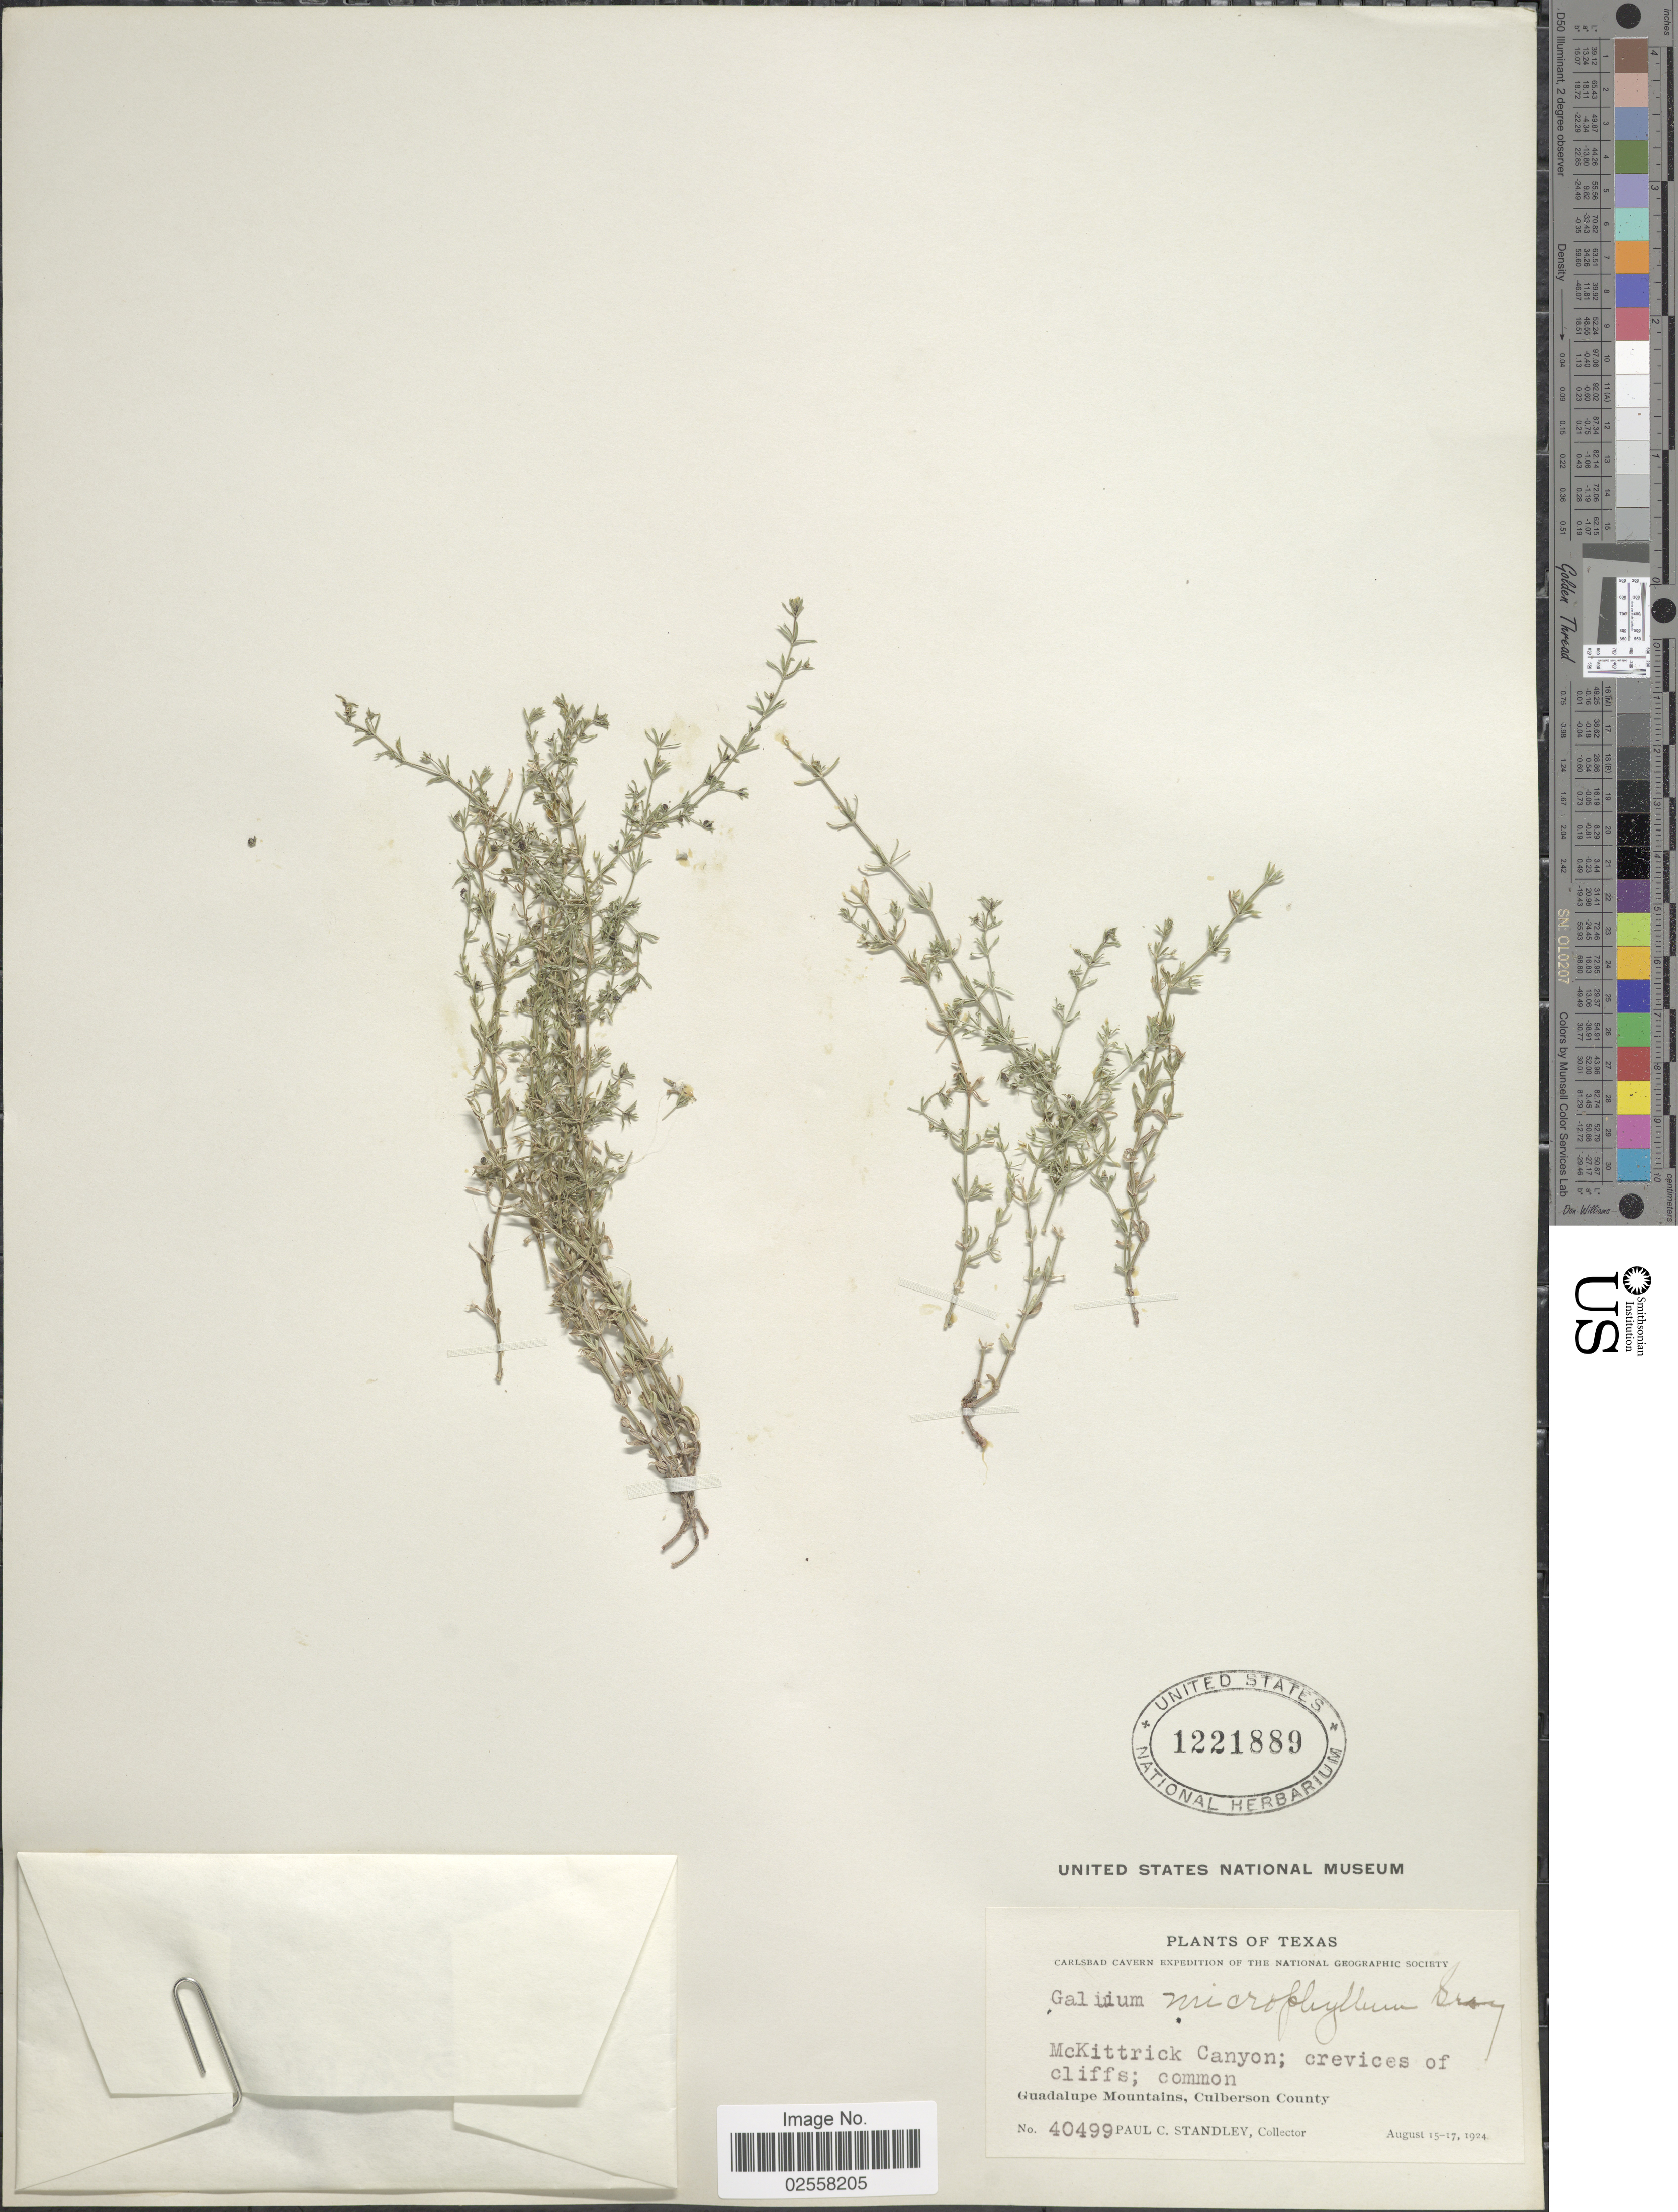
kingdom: Plantae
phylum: Tracheophyta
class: Magnoliopsida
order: Gentianales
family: Rubiaceae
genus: Galium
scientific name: Galium microphyllum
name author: A. Gray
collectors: P. C. Standley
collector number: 40499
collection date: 1924-08-15/1924-08-17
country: United States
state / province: Texas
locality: McKittrick Canyon: crevices of cliffs, Guadalupe Mountains, Culberson County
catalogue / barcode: US 1221889